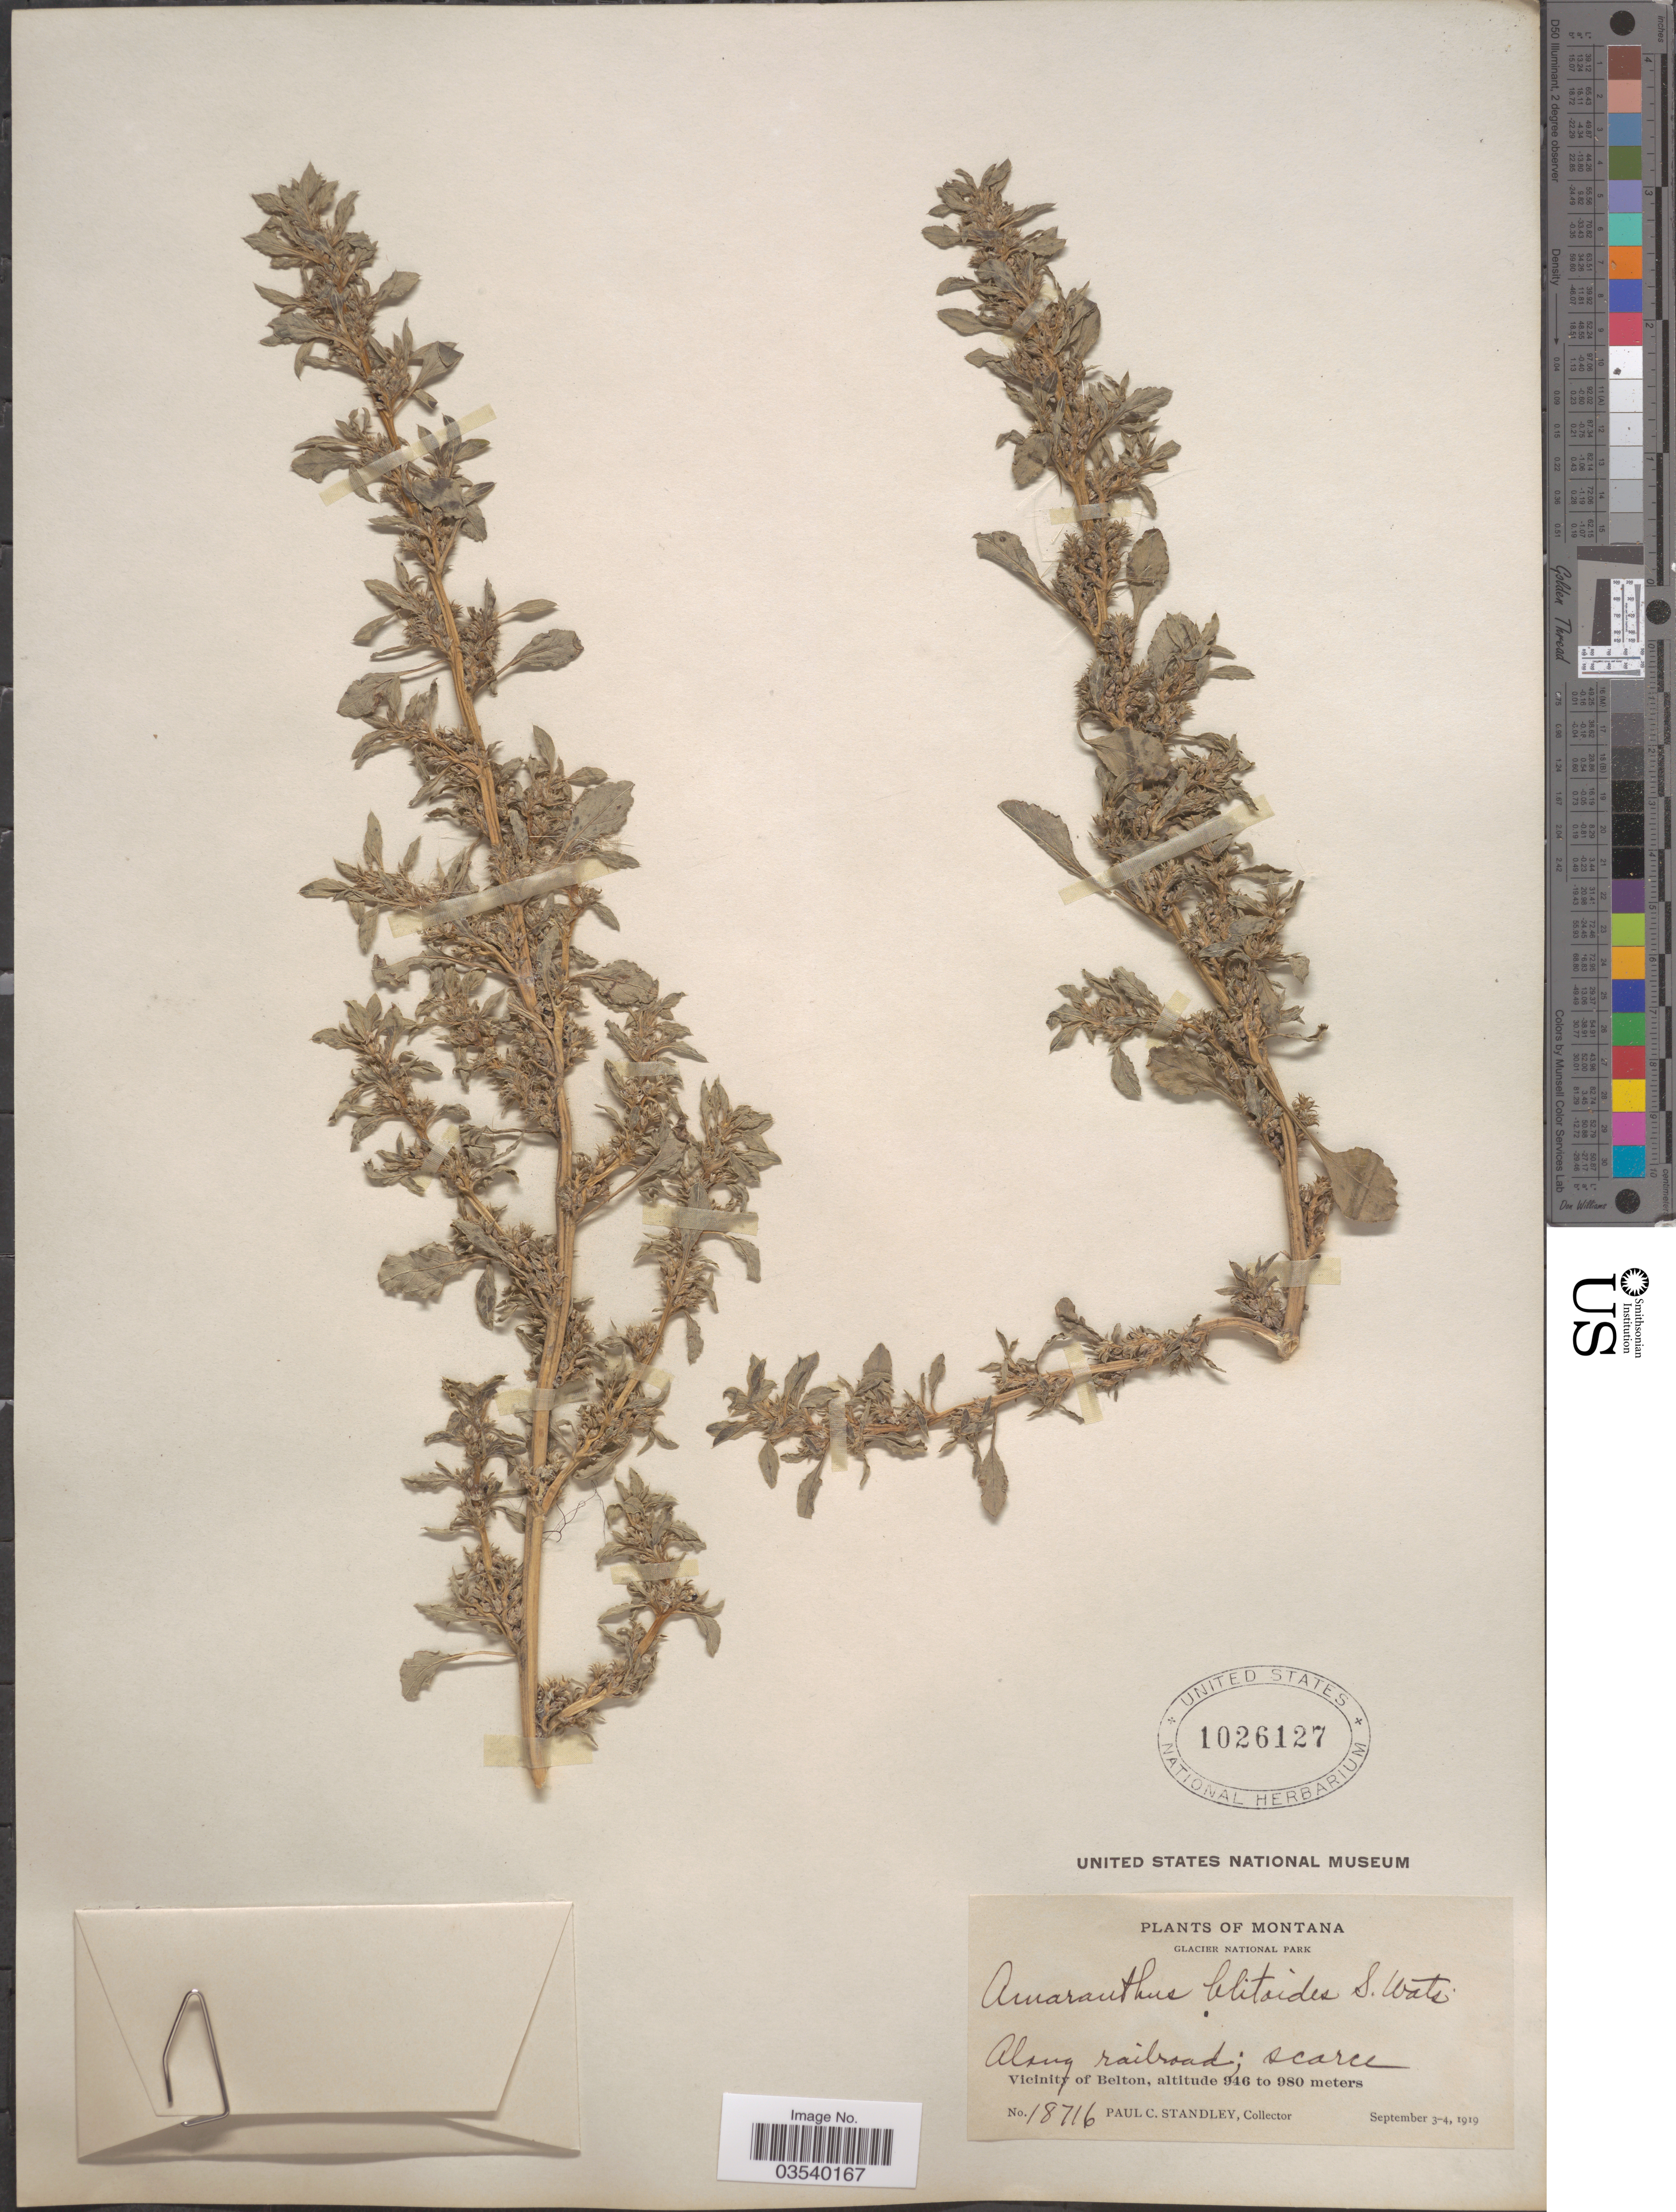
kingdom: Plantae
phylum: Tracheophyta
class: Magnoliopsida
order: Caryophyllales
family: Amaranthaceae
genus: Amaranthus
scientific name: Amaranthus blitoides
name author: S. Watson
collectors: P. C. Standley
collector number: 18716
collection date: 1919-09-03/1919-09-04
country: United States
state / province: Montana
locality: Glacier National Park. Vicinity of Belton.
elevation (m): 946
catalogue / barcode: US 1026127